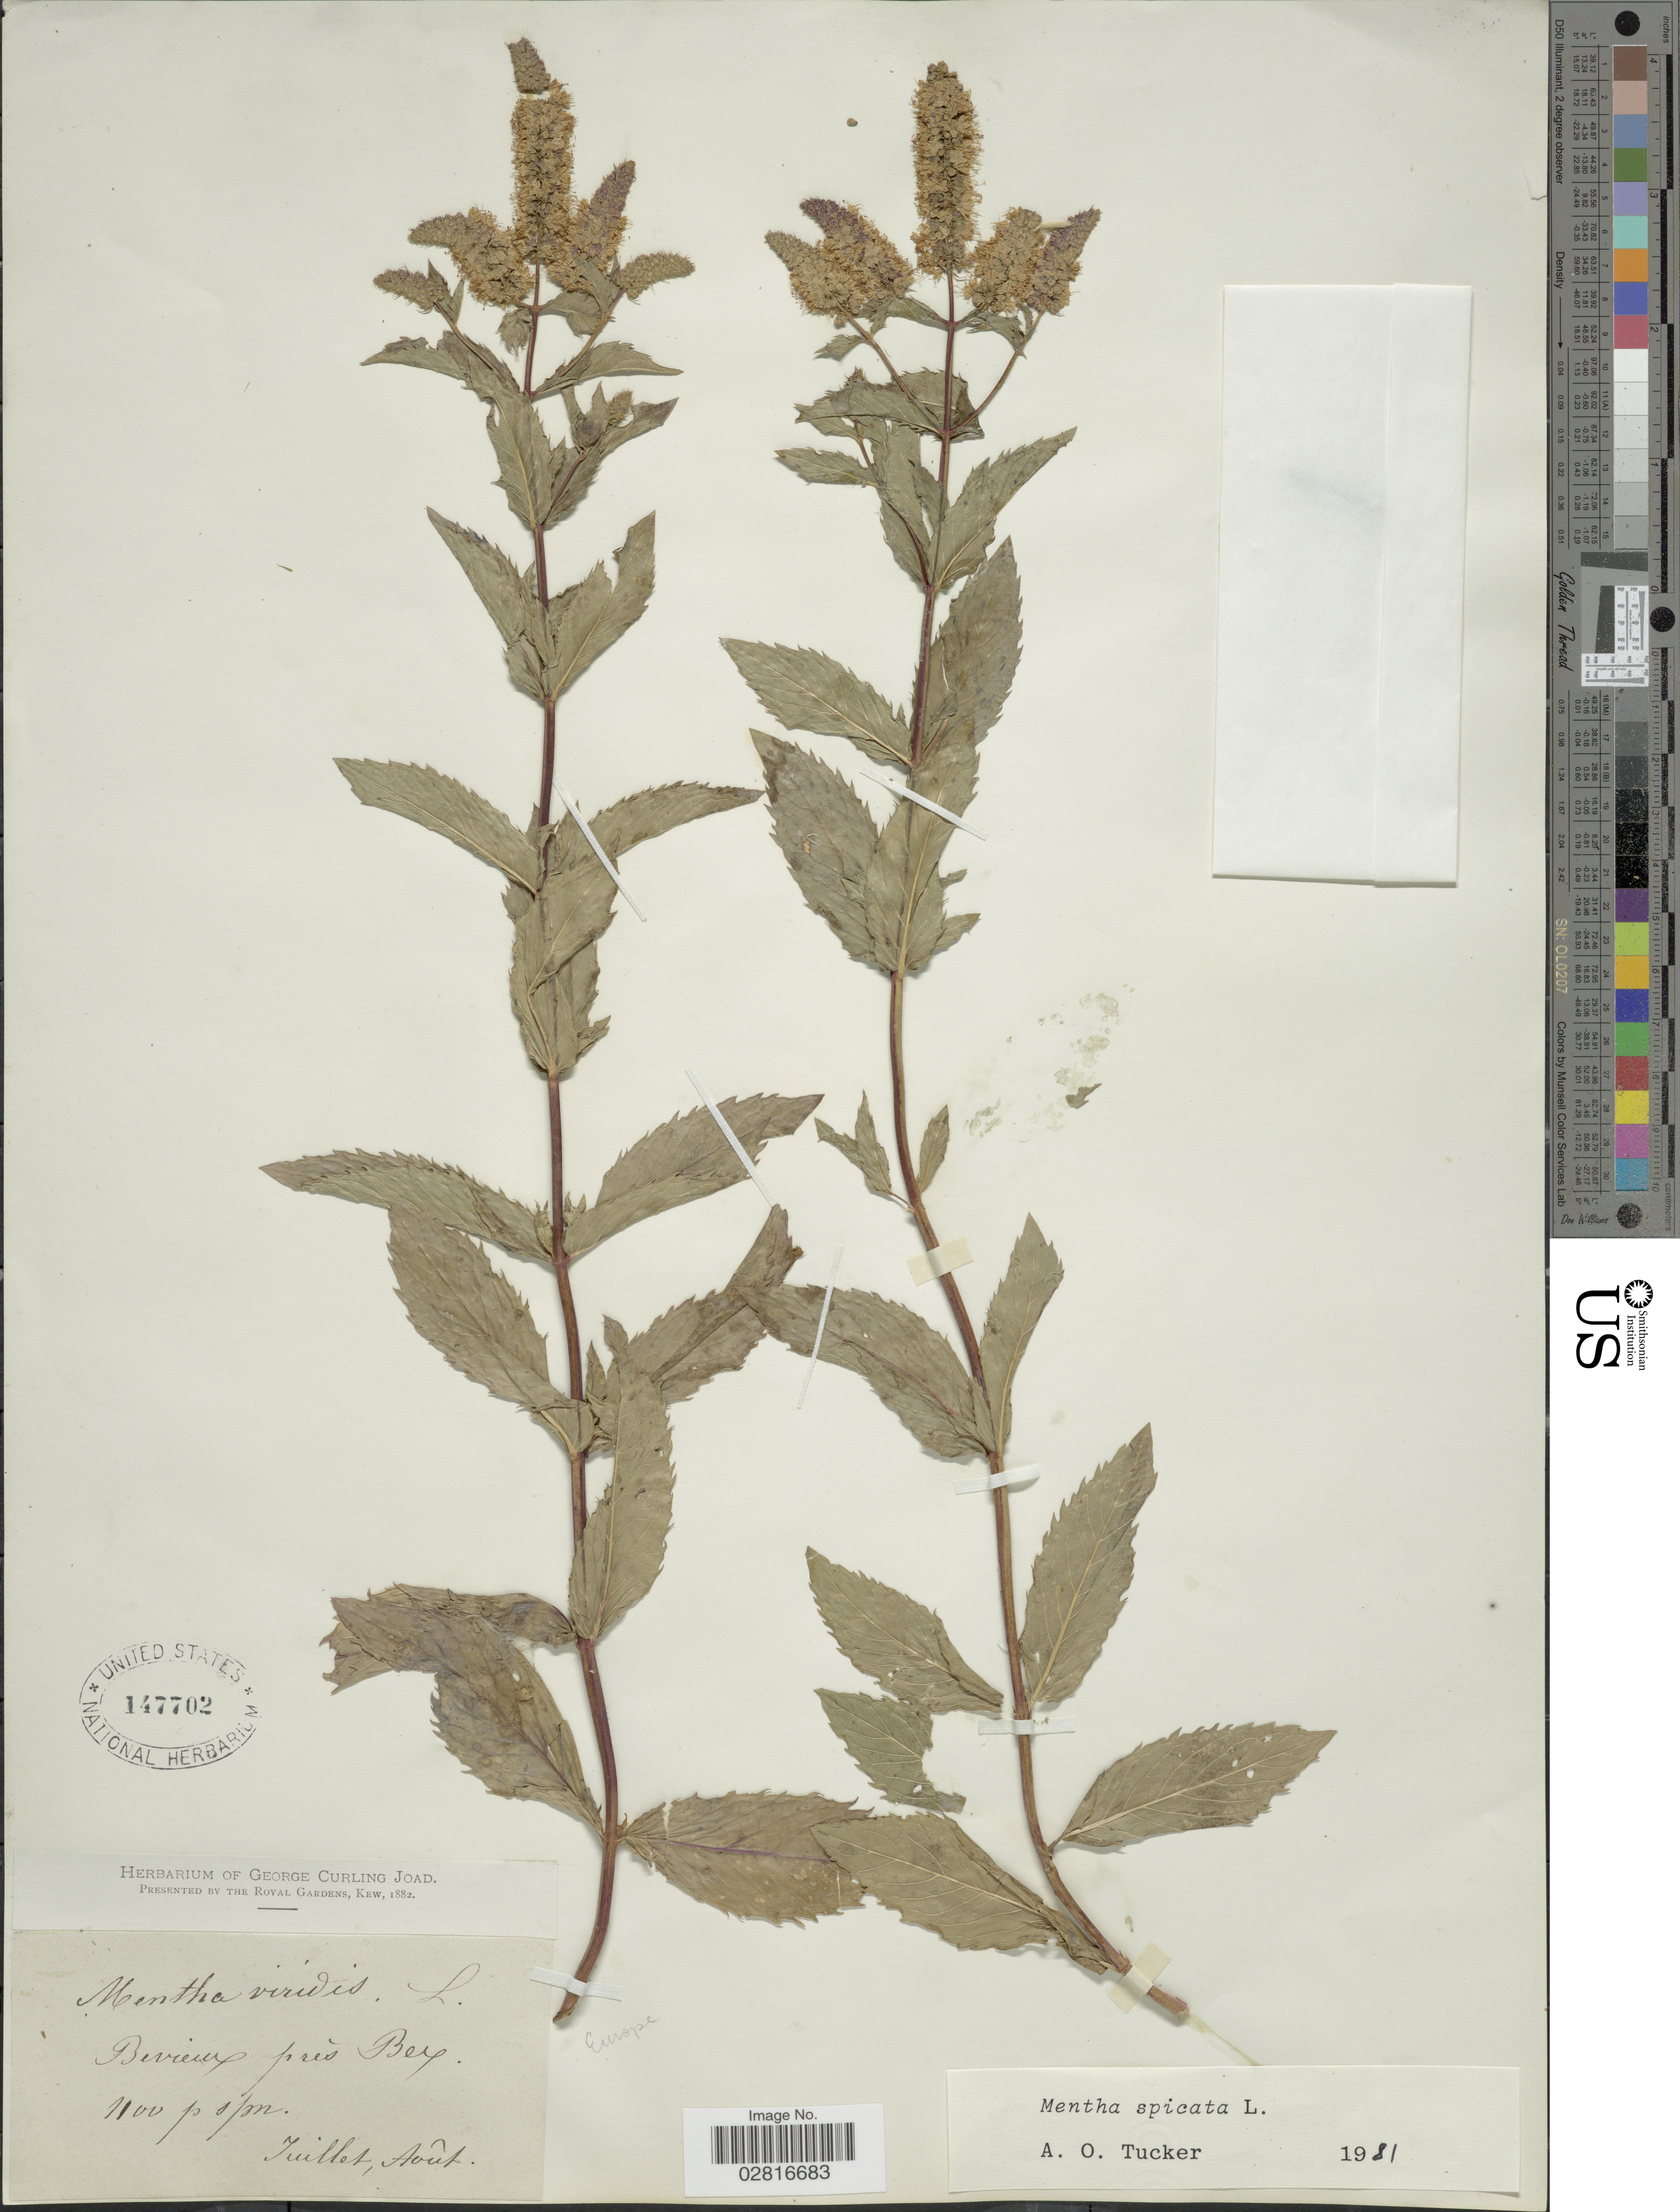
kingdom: Plantae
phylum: Tracheophyta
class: Magnoliopsida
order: Lamiales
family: Lamiaceae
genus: Mentha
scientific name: Mentha spicata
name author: L.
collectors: ex herb. George Curling Joad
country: Switzerland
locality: Bevieux près Bex. Europe.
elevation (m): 335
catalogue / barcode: US 147702